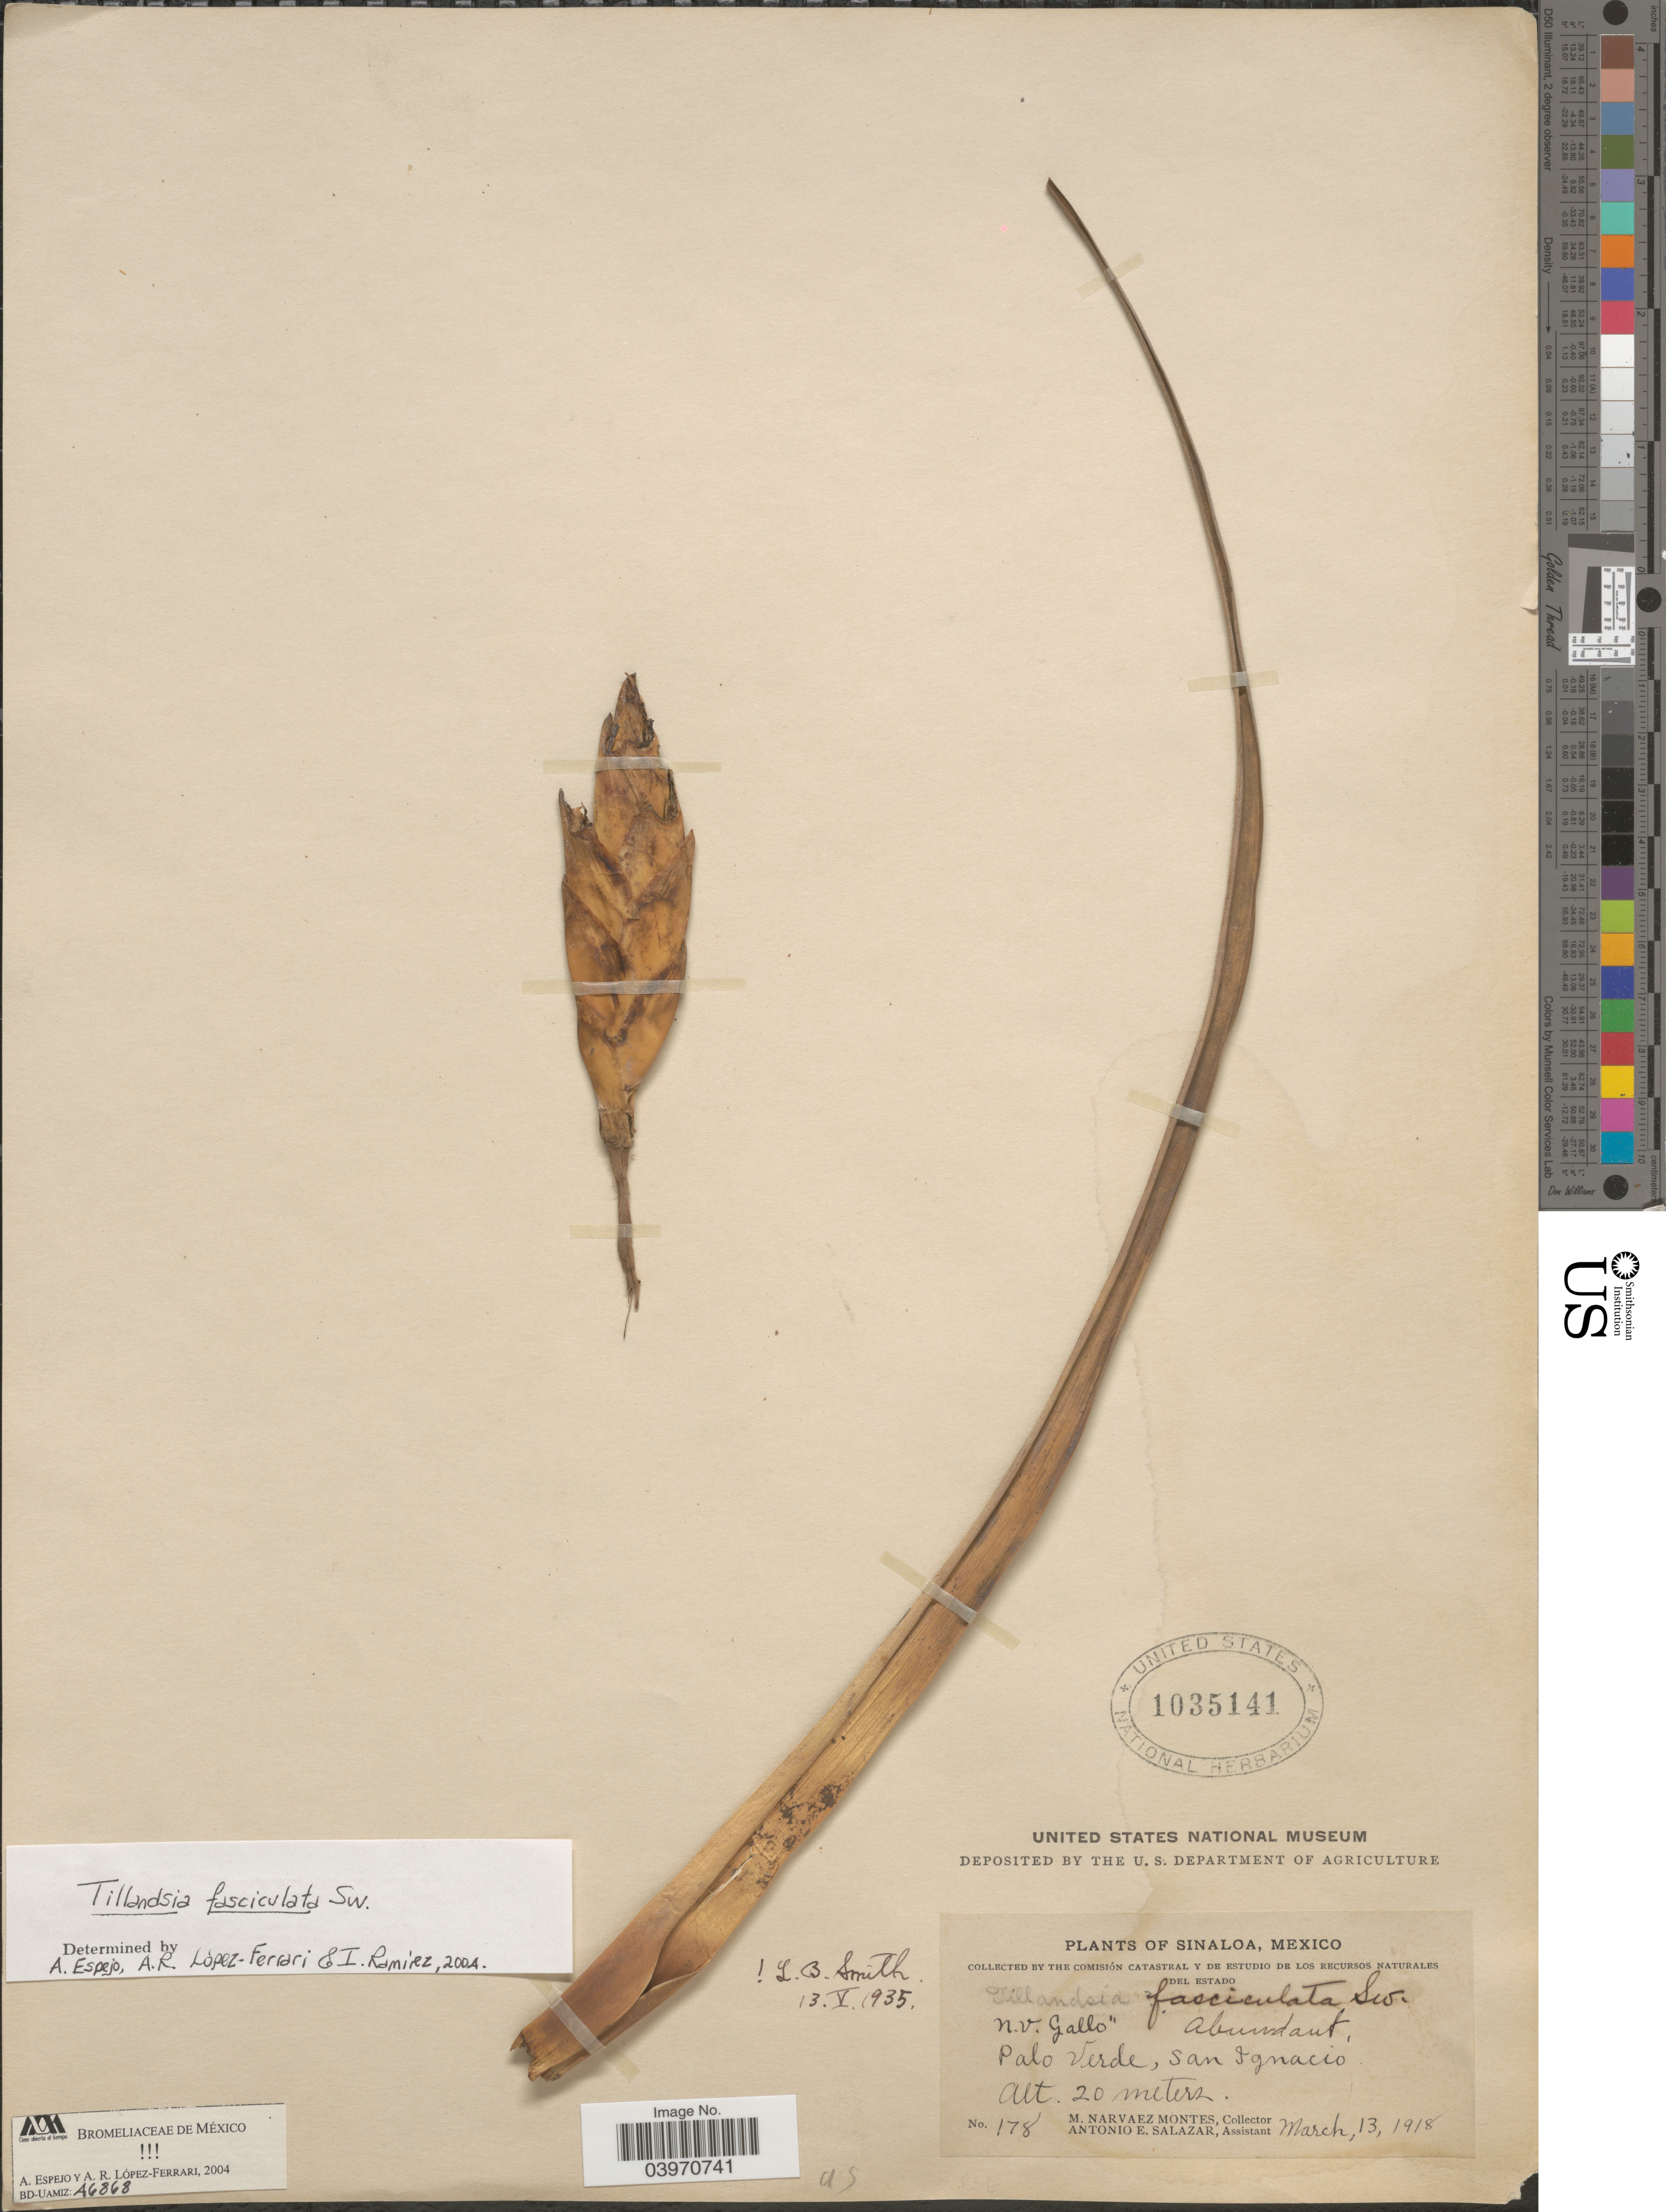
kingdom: Plantae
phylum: Tracheophyta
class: Liliopsida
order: Poales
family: Bromeliaceae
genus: Tillandsia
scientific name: Tillandsia fasciculata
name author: Sw.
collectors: M. Narvaez-Montes & A. E. Salazar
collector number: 178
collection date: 1918-03-13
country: Mexico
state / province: Sinaloa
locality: Palo Verde, San Ignacio.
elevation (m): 20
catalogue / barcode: US 1035141